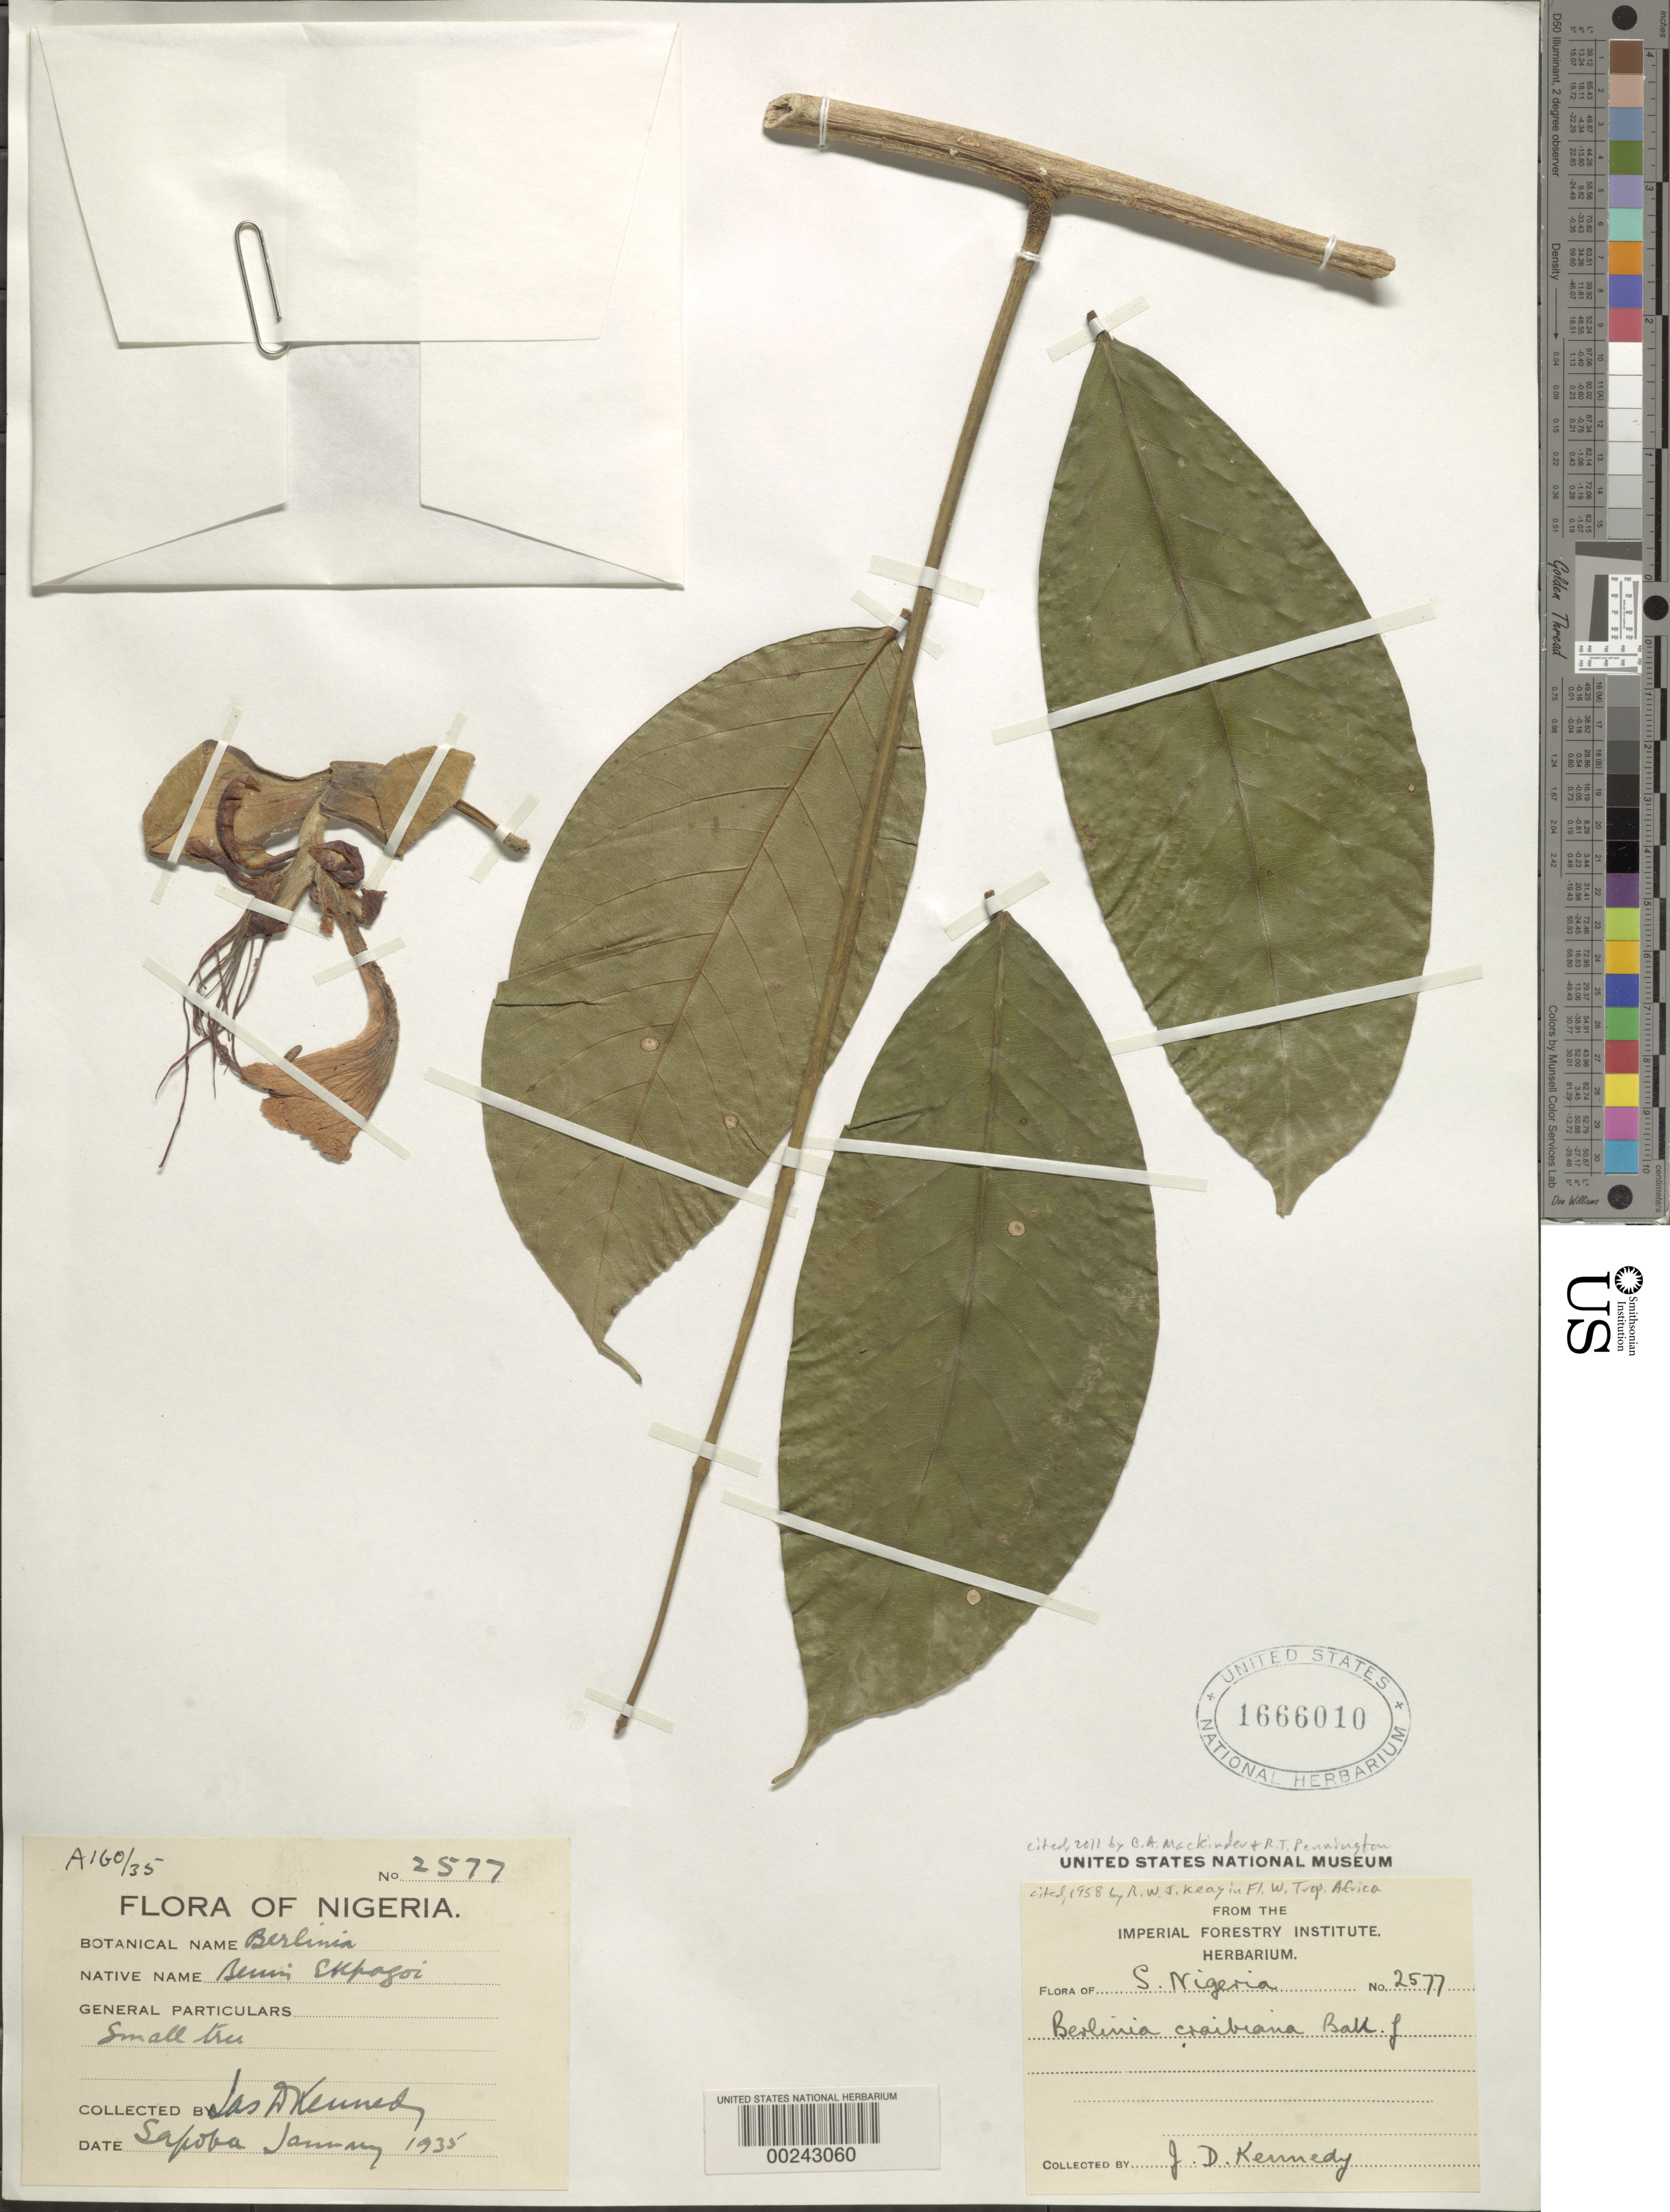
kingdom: Plantae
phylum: Tracheophyta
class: Magnoliopsida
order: Fabales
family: Fabaceae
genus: Berlinia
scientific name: Berlinia craibiana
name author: Baker f.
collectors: J. D. Kennedy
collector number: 2577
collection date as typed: Jan 1935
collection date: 1935-01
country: Nigeria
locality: Sapoba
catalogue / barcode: US 1666010